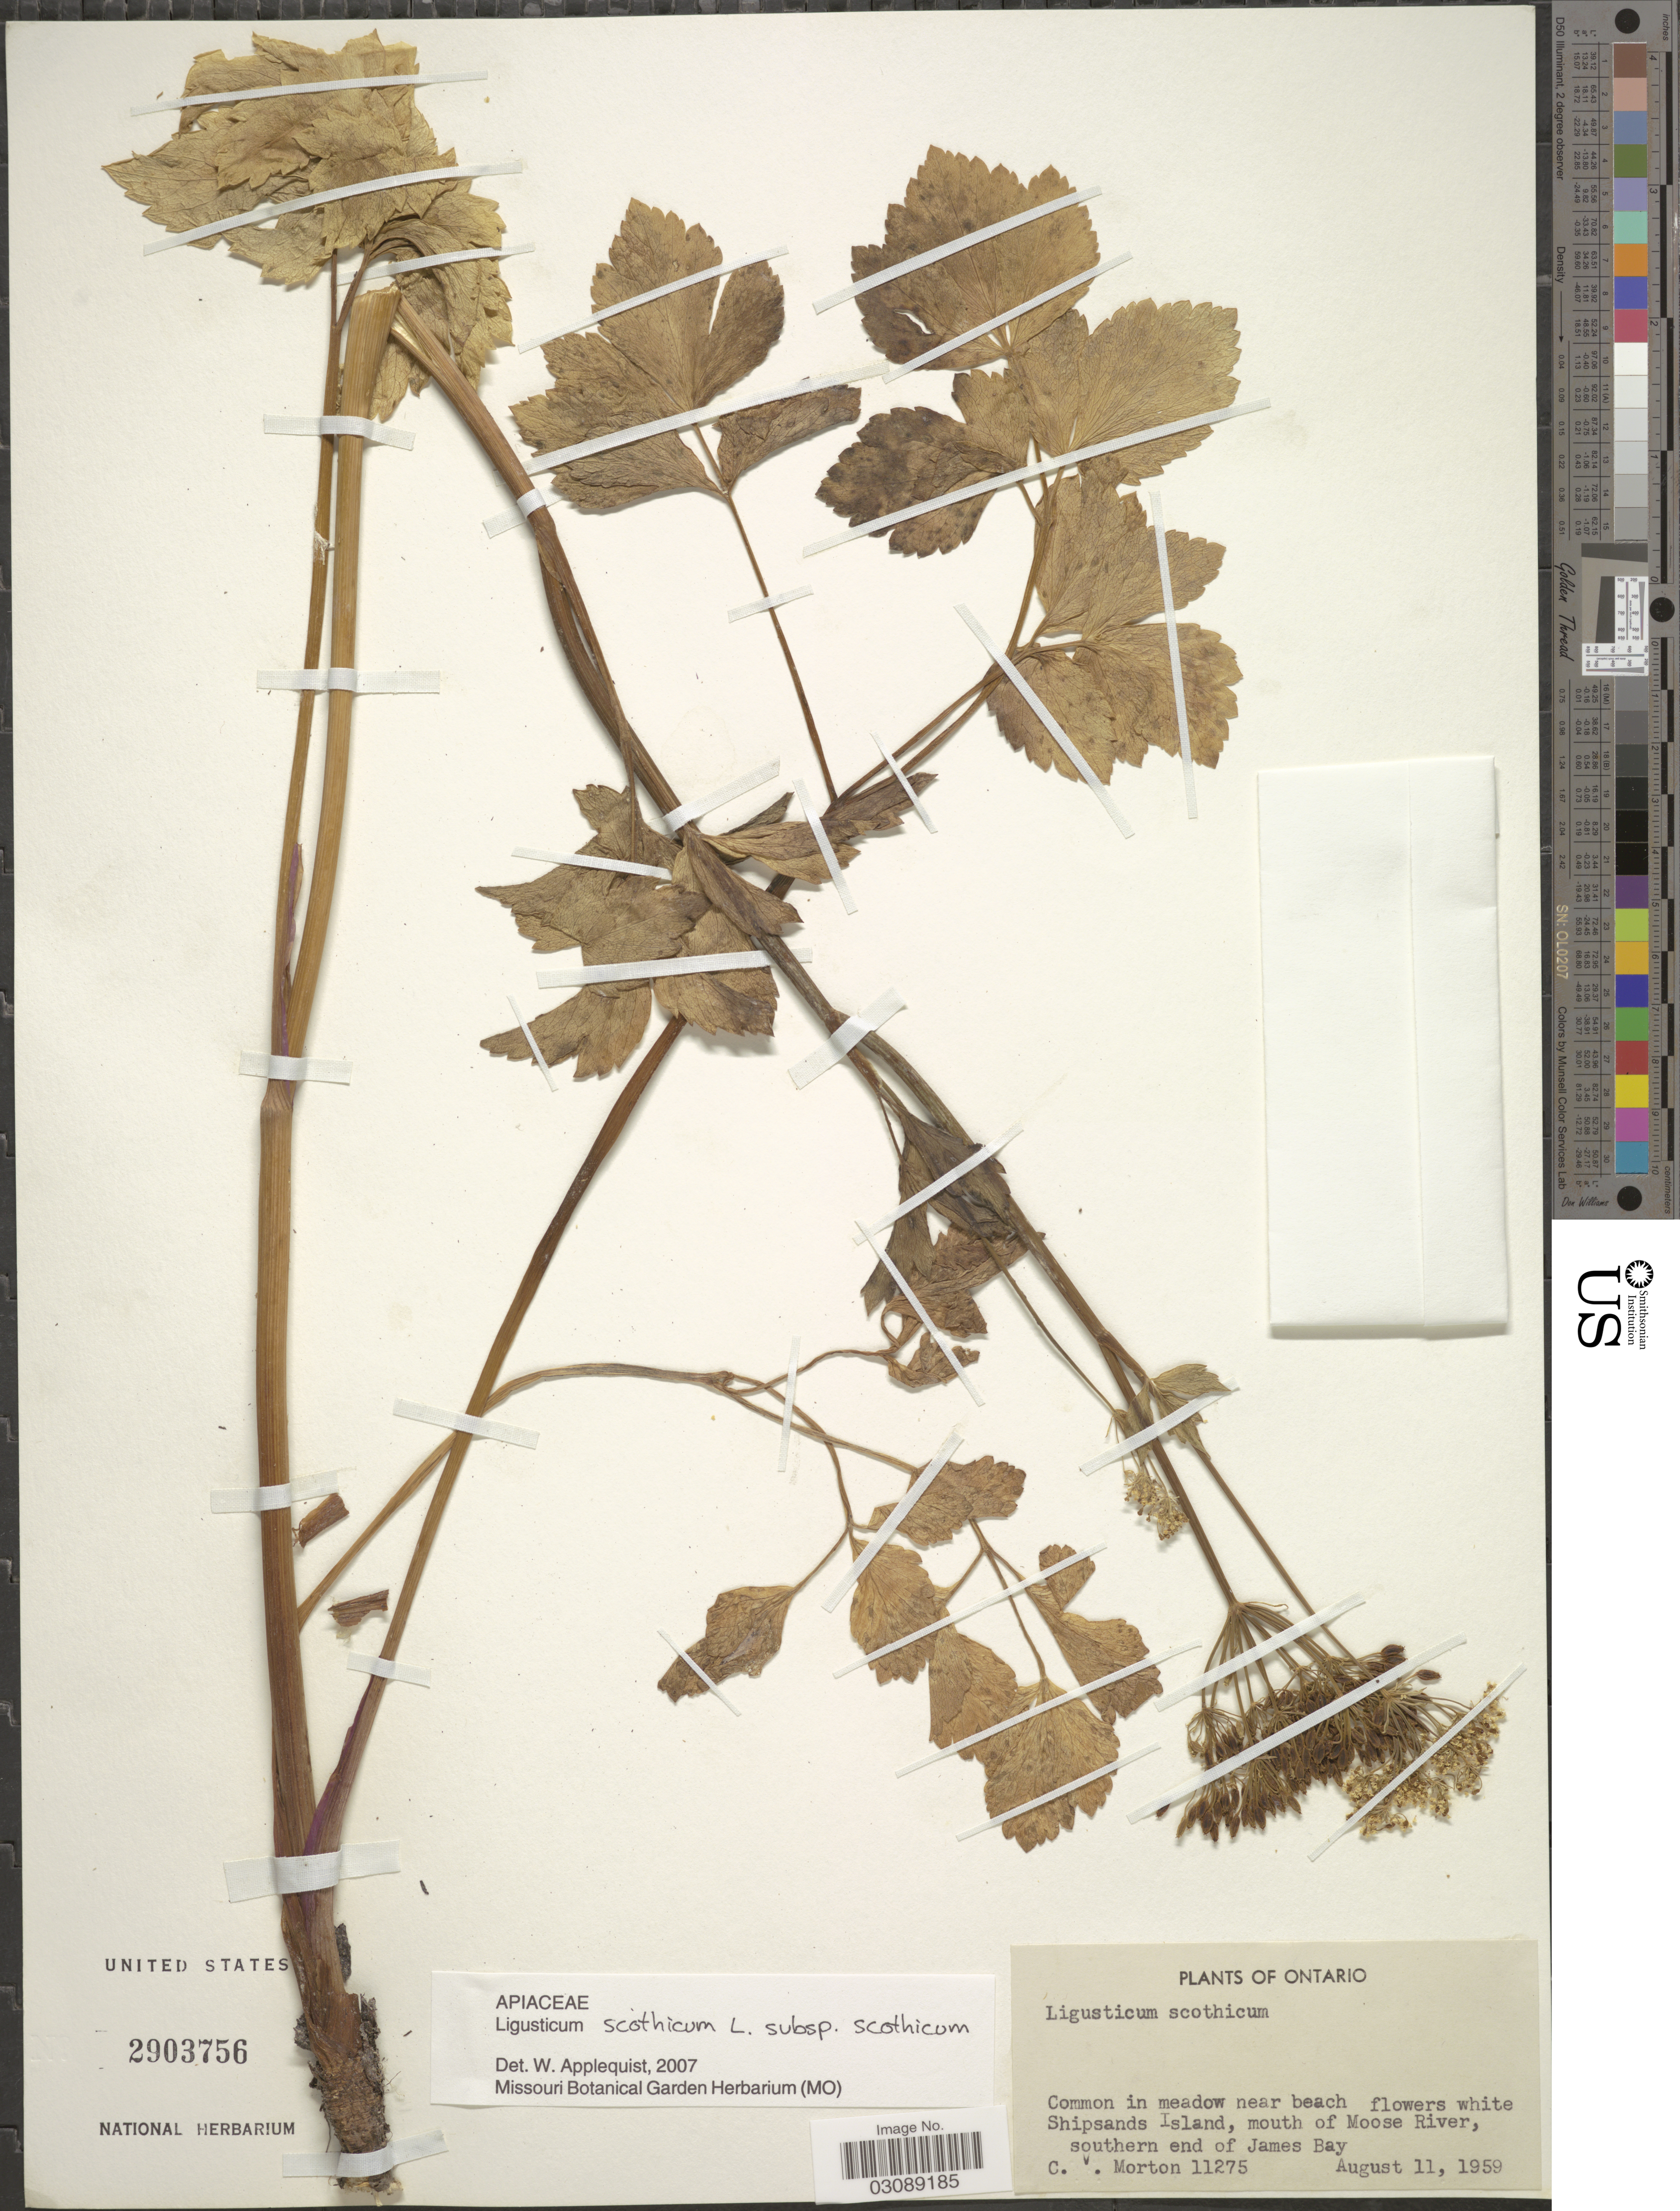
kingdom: Plantae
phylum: Tracheophyta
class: Magnoliopsida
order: Apiales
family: Apiaceae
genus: Ligusticum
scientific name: Ligusticum scoticum subsp. scoticum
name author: L.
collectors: C. V. Morton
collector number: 11275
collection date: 1959-08-11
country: Canada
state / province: Ontario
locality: Common in meadow near beach, Shipsands Island, mouth of Moose River, southern end of James Bay.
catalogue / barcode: US 2903756